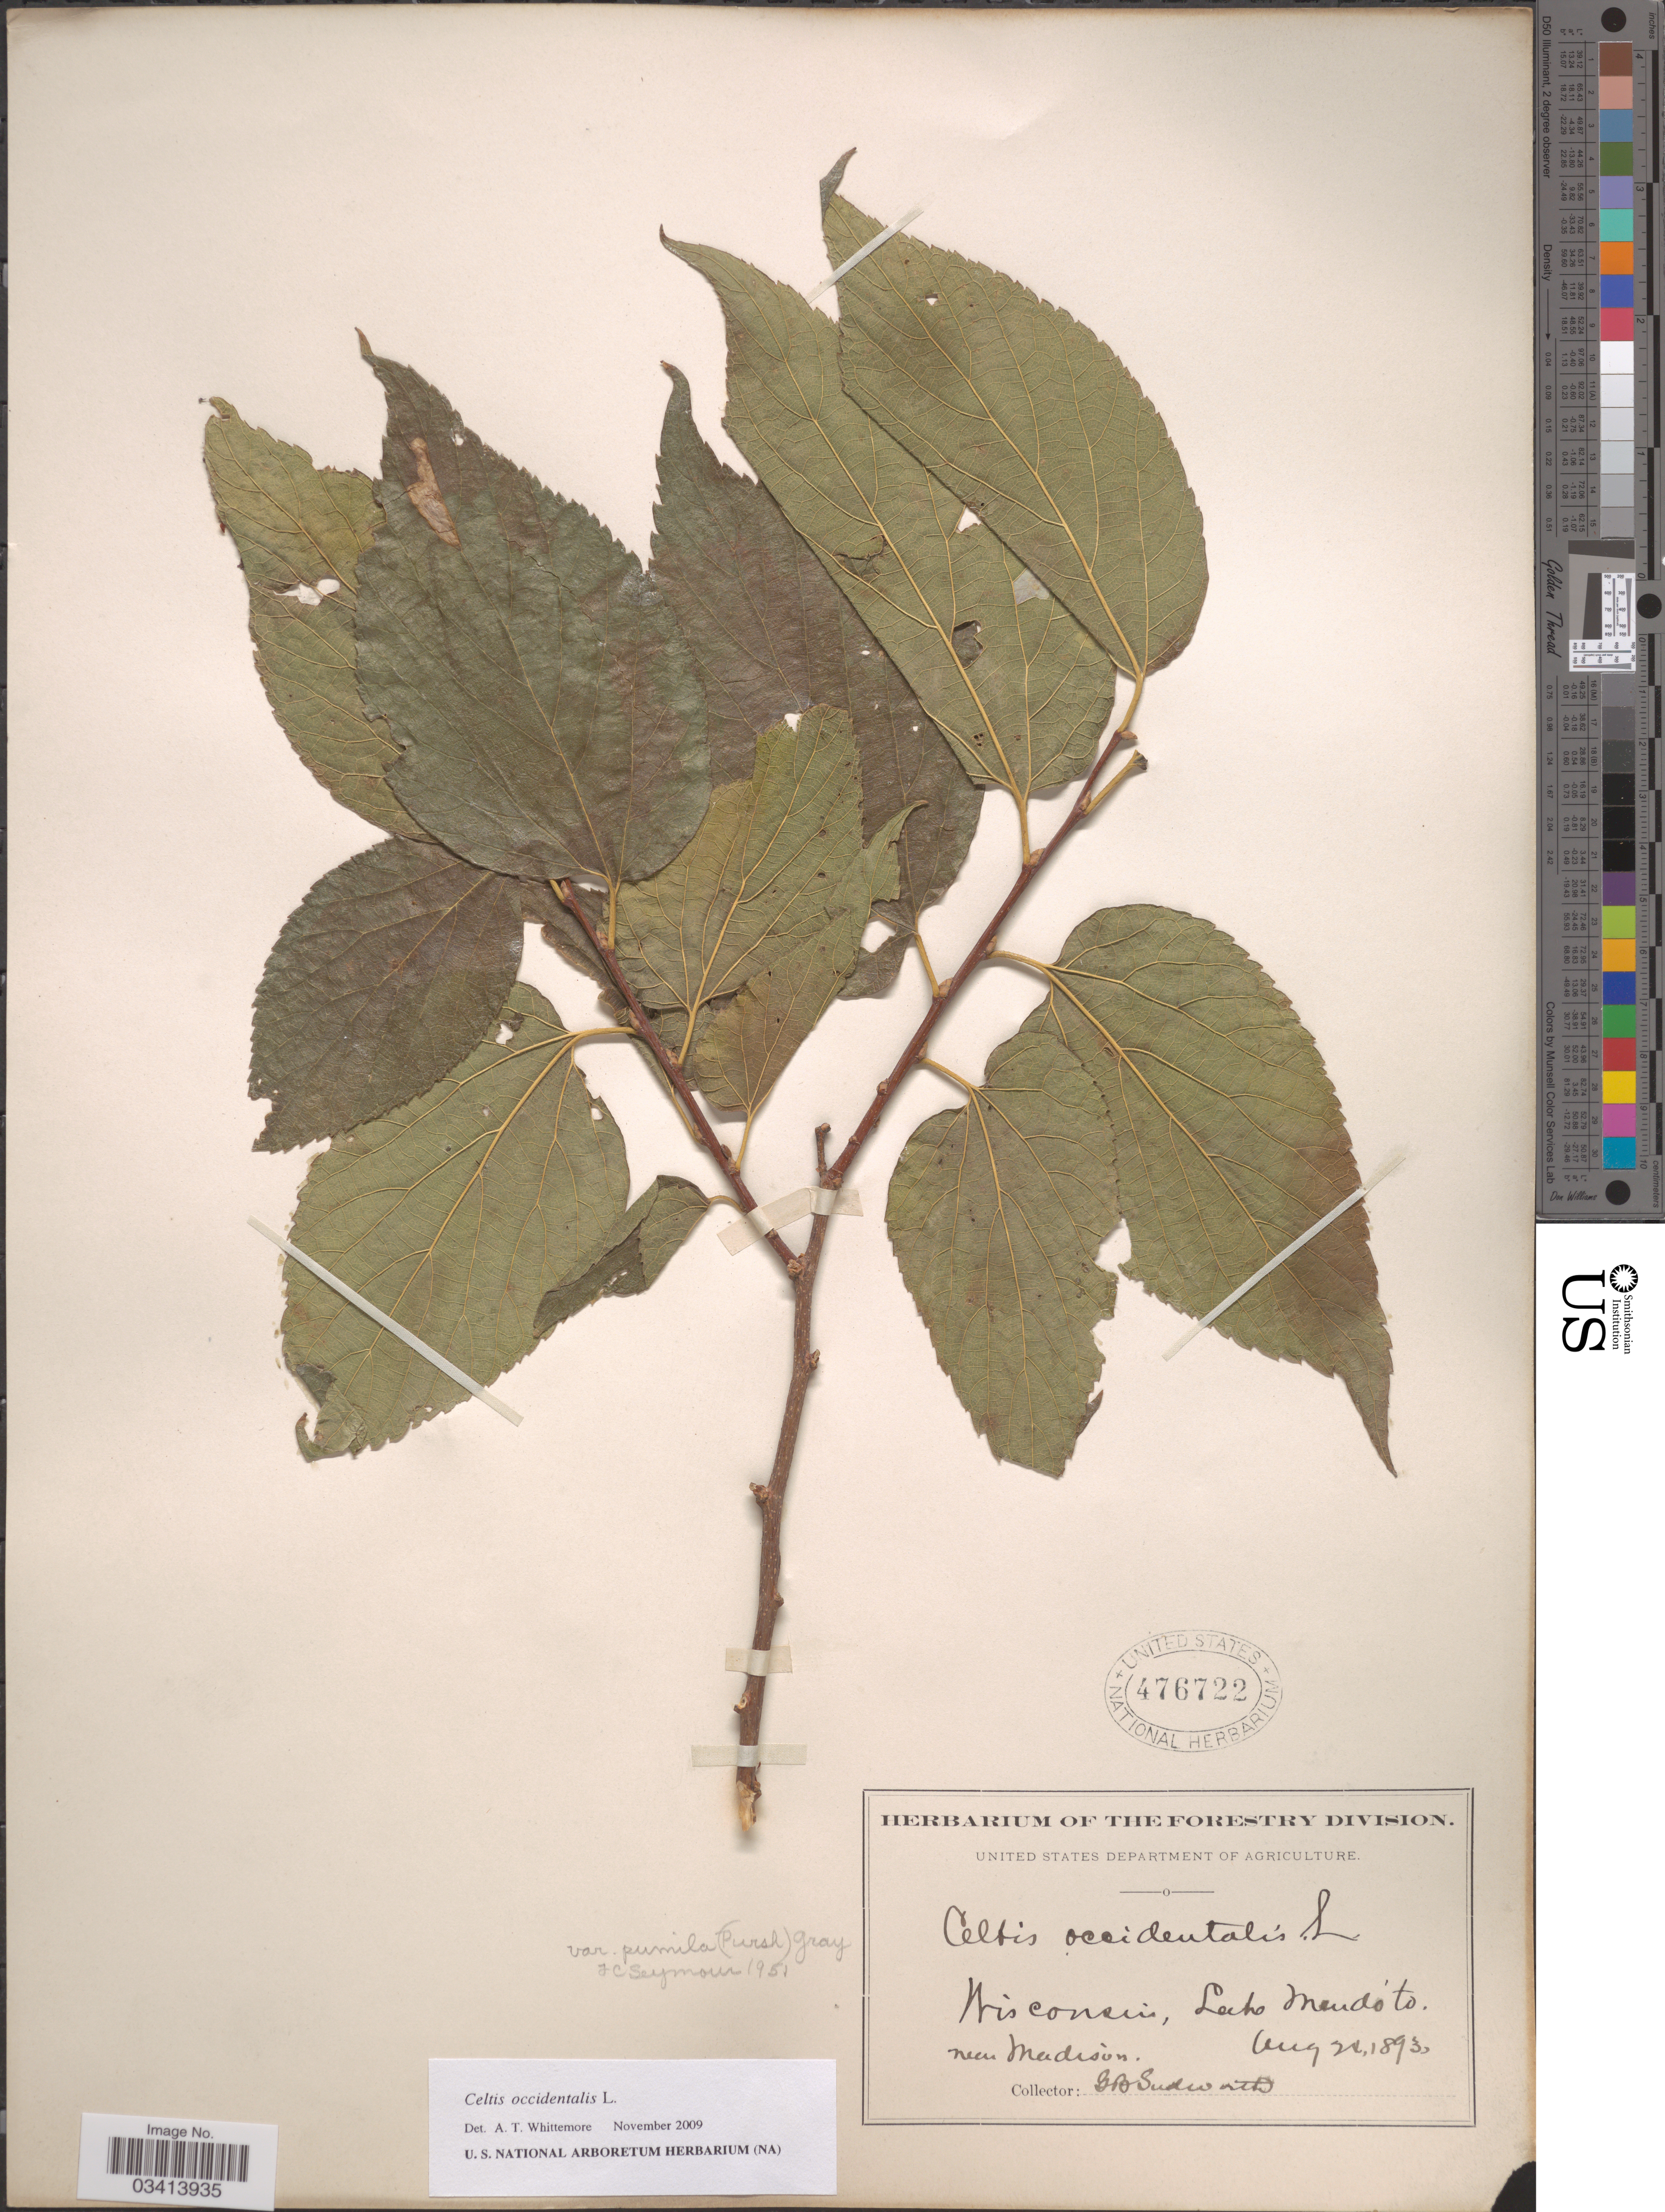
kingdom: Plantae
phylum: Tracheophyta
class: Magnoliopsida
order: Rosales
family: Cannabaceae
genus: Celtis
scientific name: Celtis occidentalis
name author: L.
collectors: G. B. Sudworth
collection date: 1893-08-24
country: United States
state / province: Wisconsin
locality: Lake Mendoto. Near Madison.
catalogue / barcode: US 476722